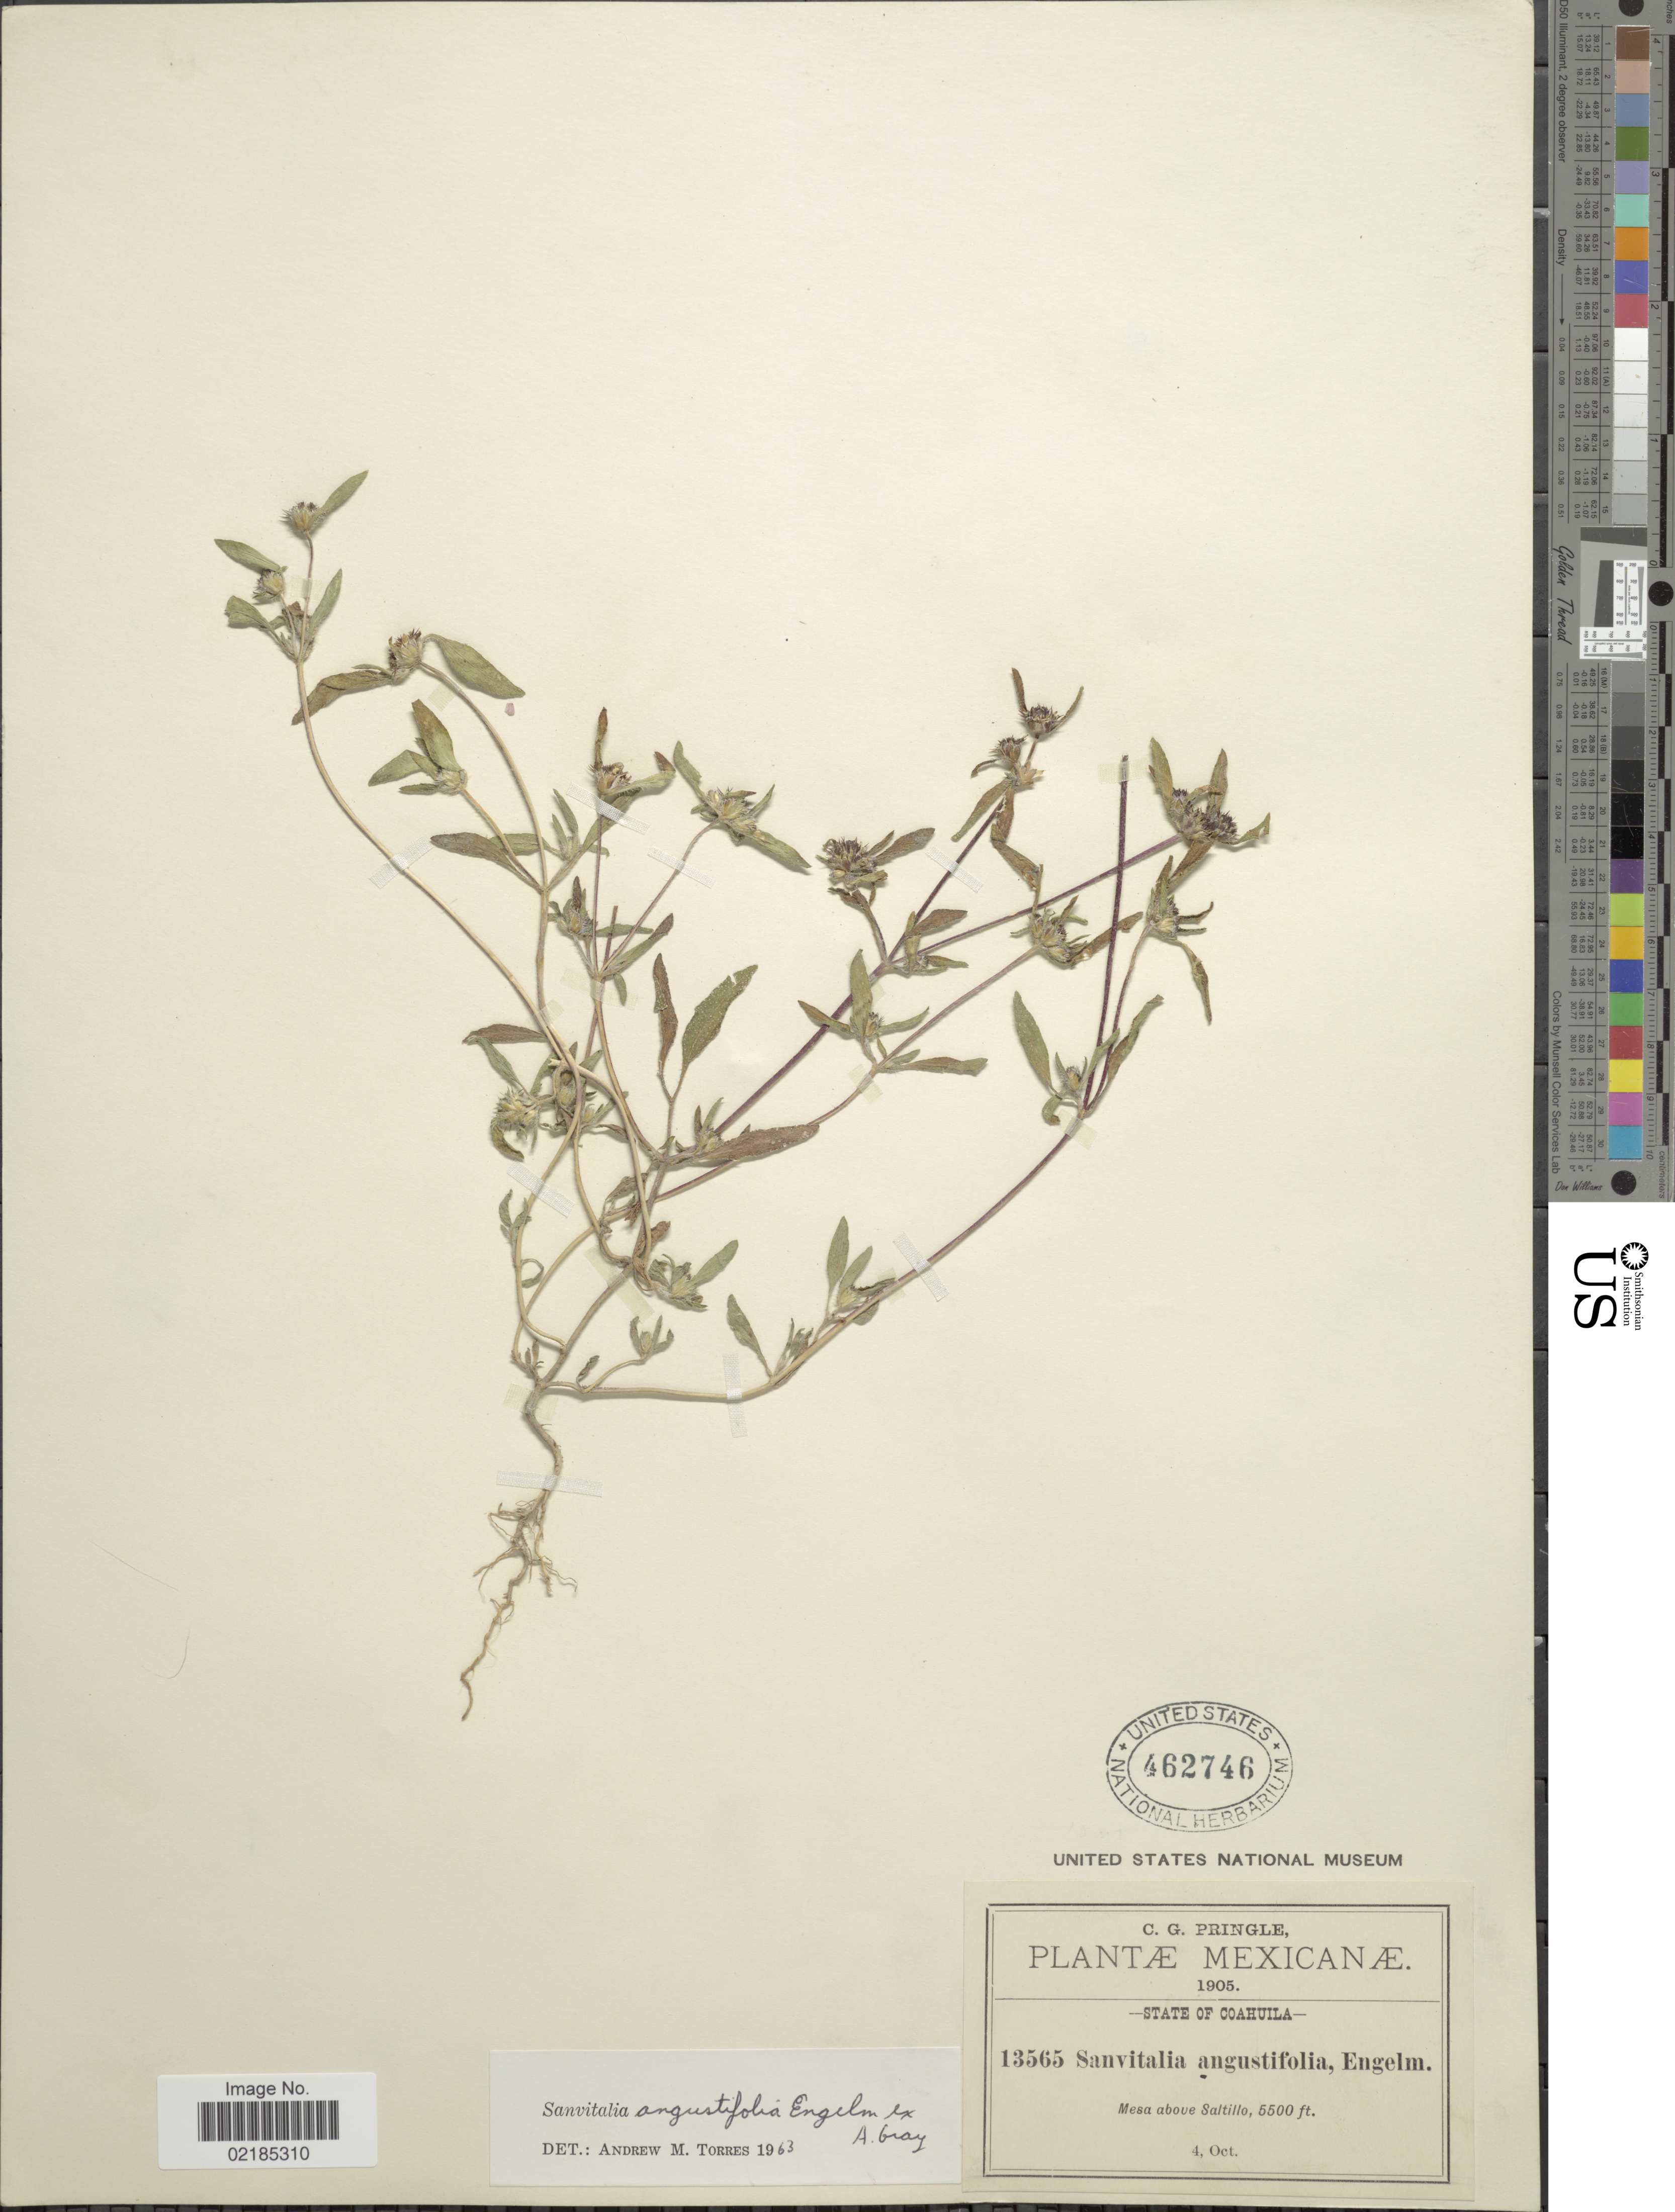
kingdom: Plantae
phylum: Tracheophyta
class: Magnoliopsida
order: Asterales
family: Asteraceae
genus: Sanvitalia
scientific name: Sanvitalia angustifolia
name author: Engelm. ex A. Gray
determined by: Skibicki, Samuel V.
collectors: C. G. Pringle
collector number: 13565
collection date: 1905-10-04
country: Mexico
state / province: Coahuila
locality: Mesa above Saltillo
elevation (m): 1676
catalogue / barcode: US 462746